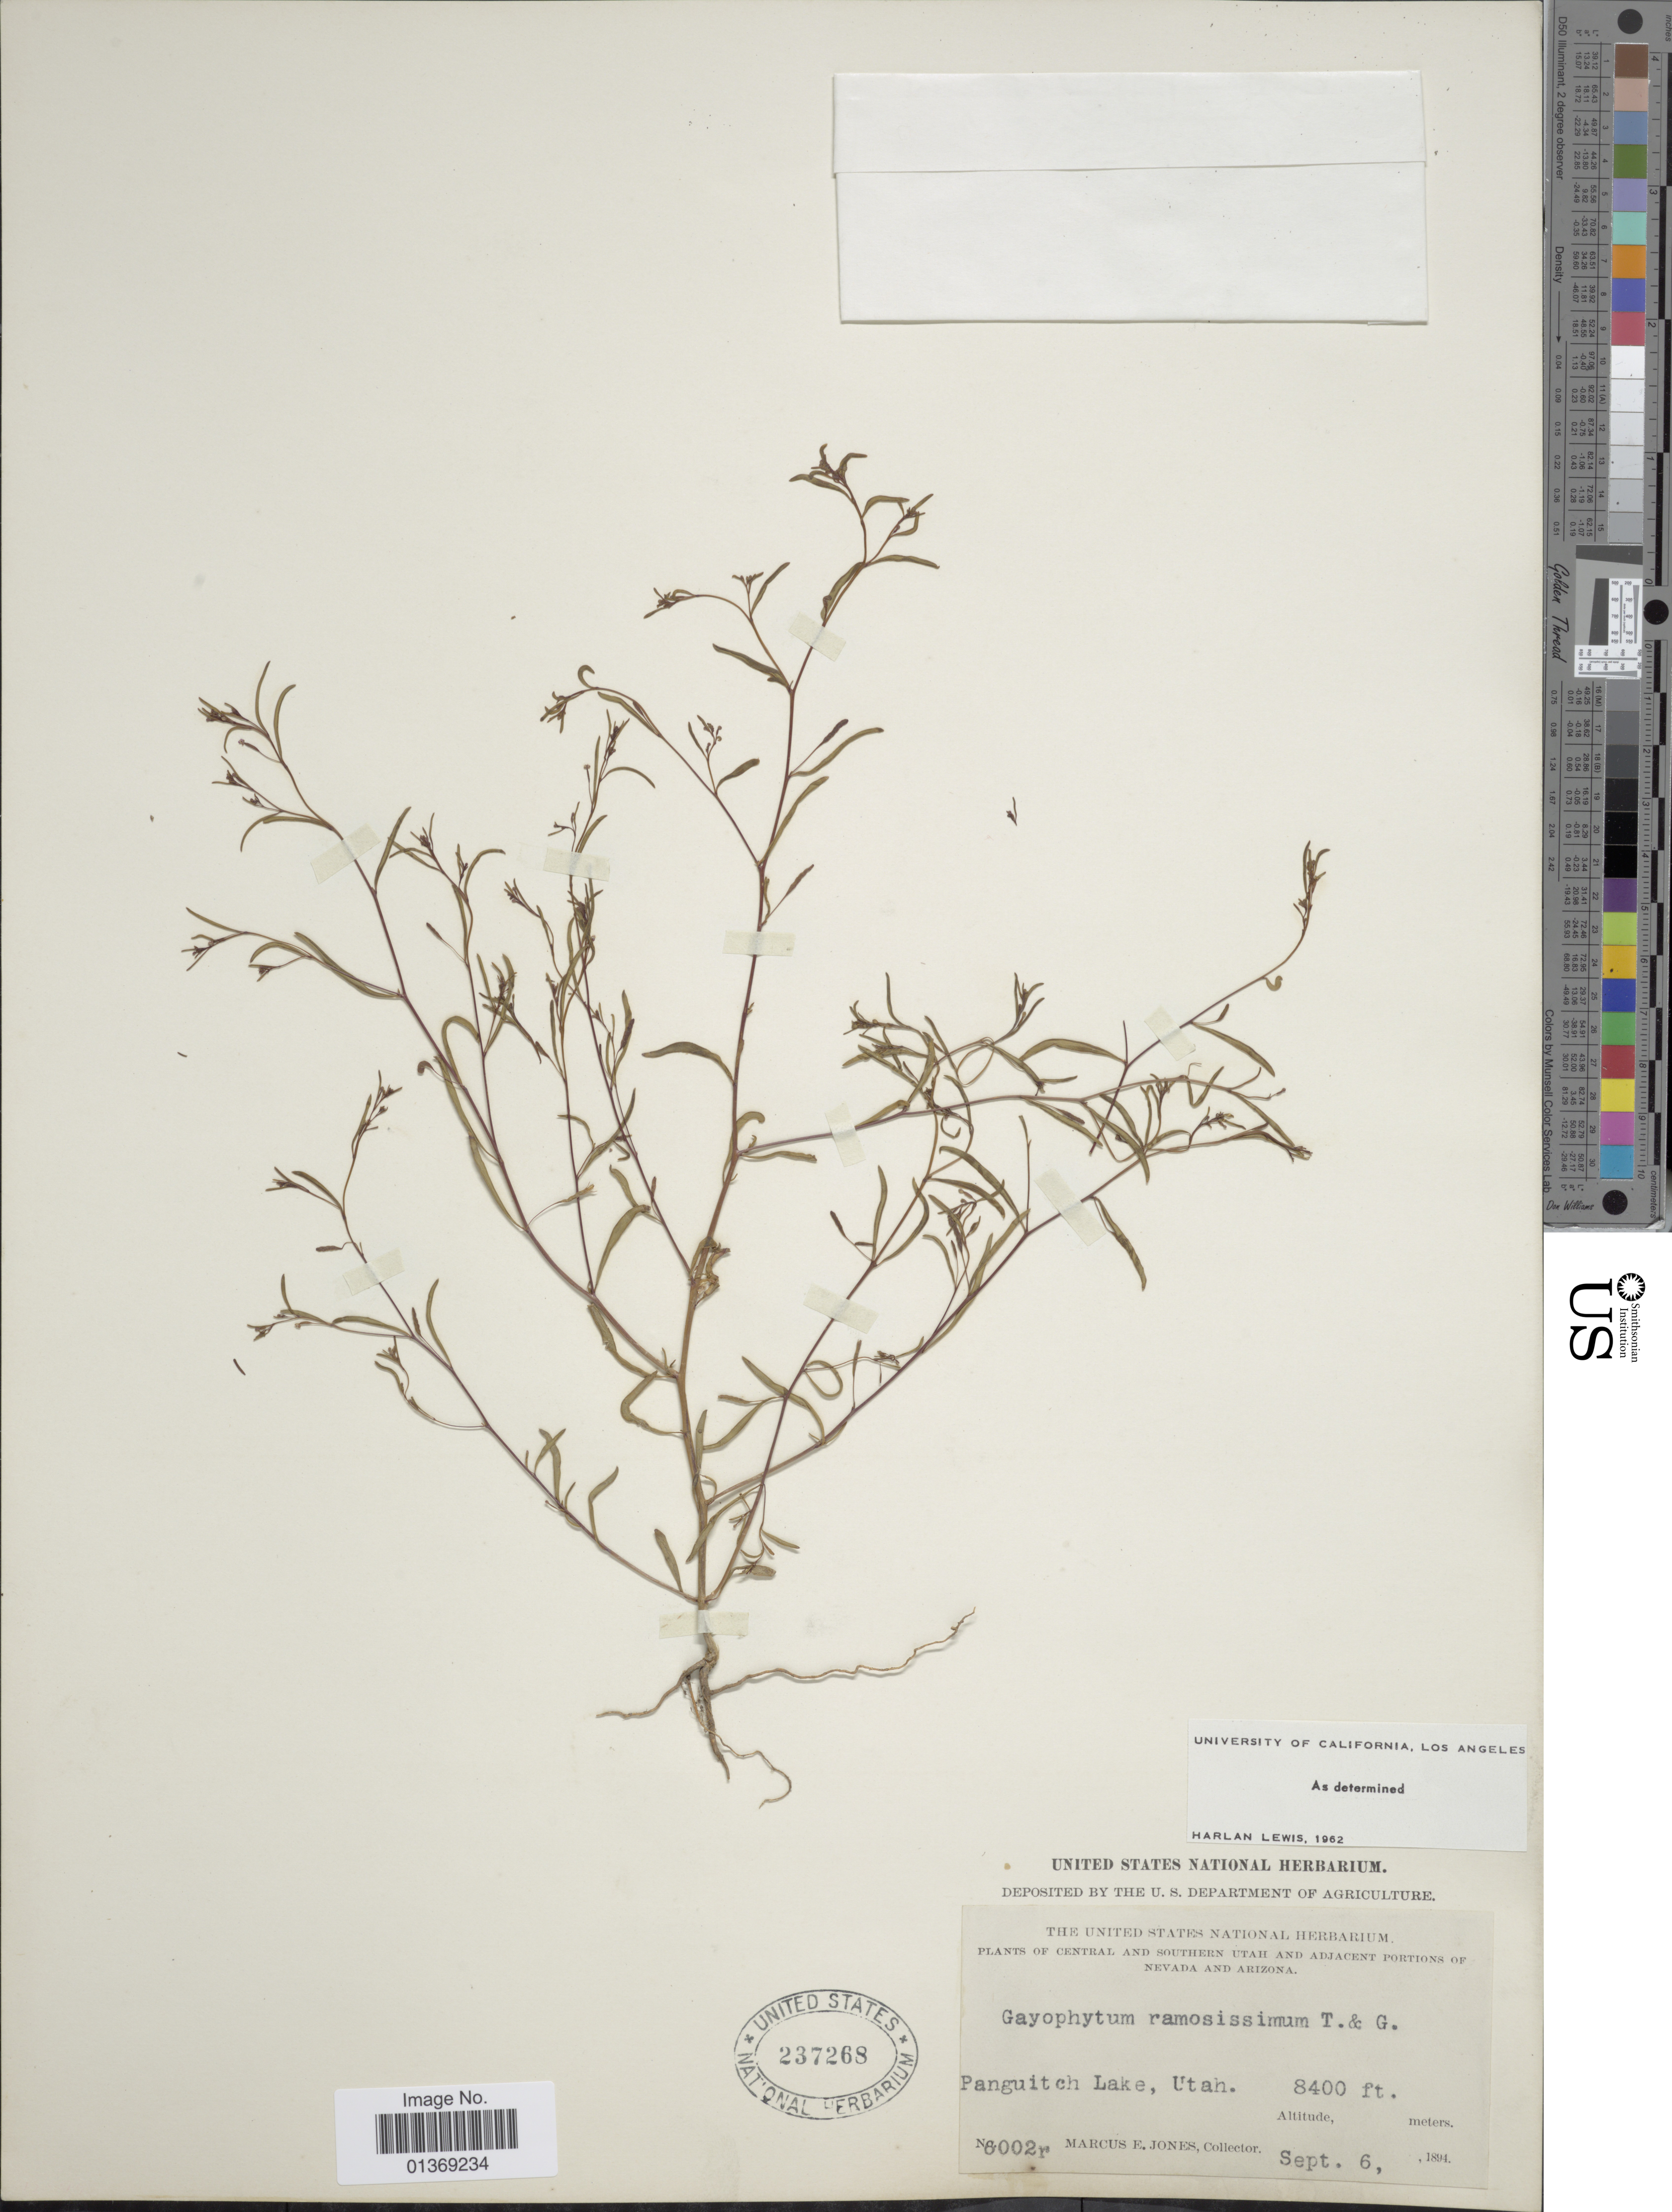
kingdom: Plantae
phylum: Tracheophyta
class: Magnoliopsida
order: Myrtales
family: Onagraceae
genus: Gayophytum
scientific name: Gayophytum ramosissimum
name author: Torr. & A. Gray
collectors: M. E. Jones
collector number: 8002r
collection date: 1894-09-06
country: United States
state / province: Utah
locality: Central and Southern Utah and Adjacent Portions of Nevada and Arizona, Panguitch Lake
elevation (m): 2560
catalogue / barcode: US 237268